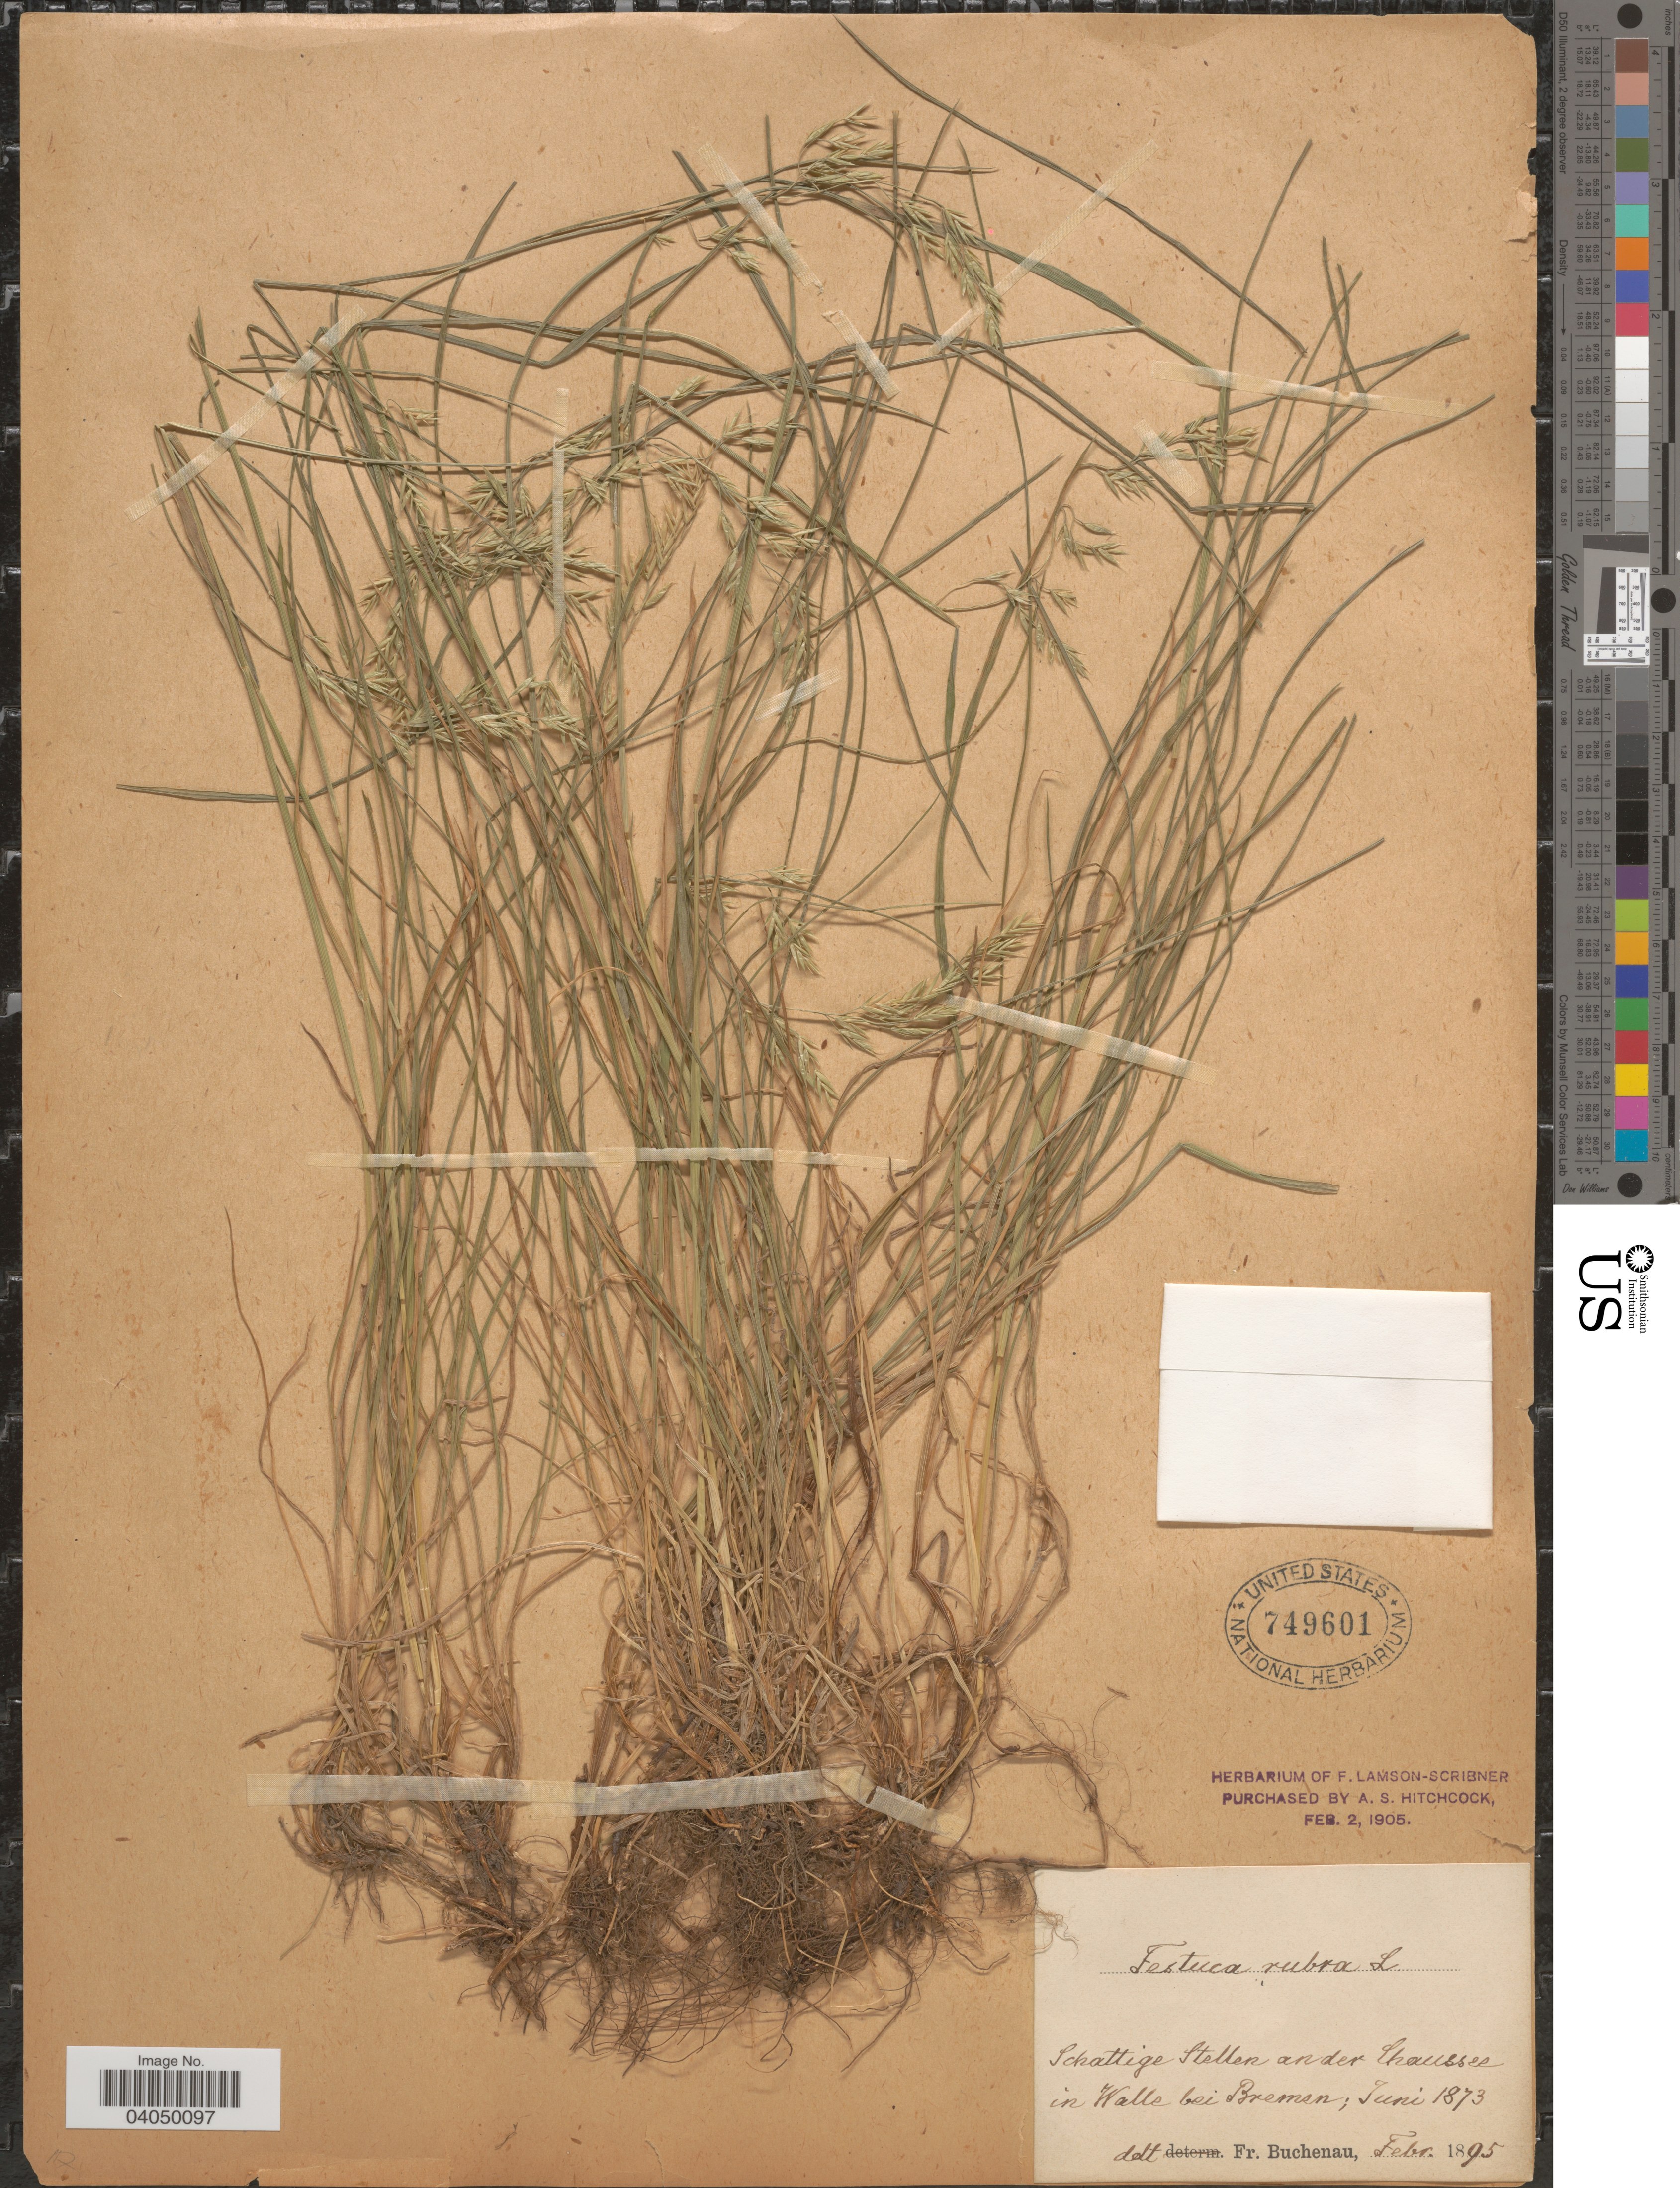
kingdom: Plantae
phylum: Tracheophyta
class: Liliopsida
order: Poales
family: Poaceae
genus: Festuca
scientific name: Festuca rubra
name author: L.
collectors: F. Buchenau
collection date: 1873-06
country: Germany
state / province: Bremen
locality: Schattige Stellen an der Chaussee in Walle bei Bremen.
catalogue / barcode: US 749601